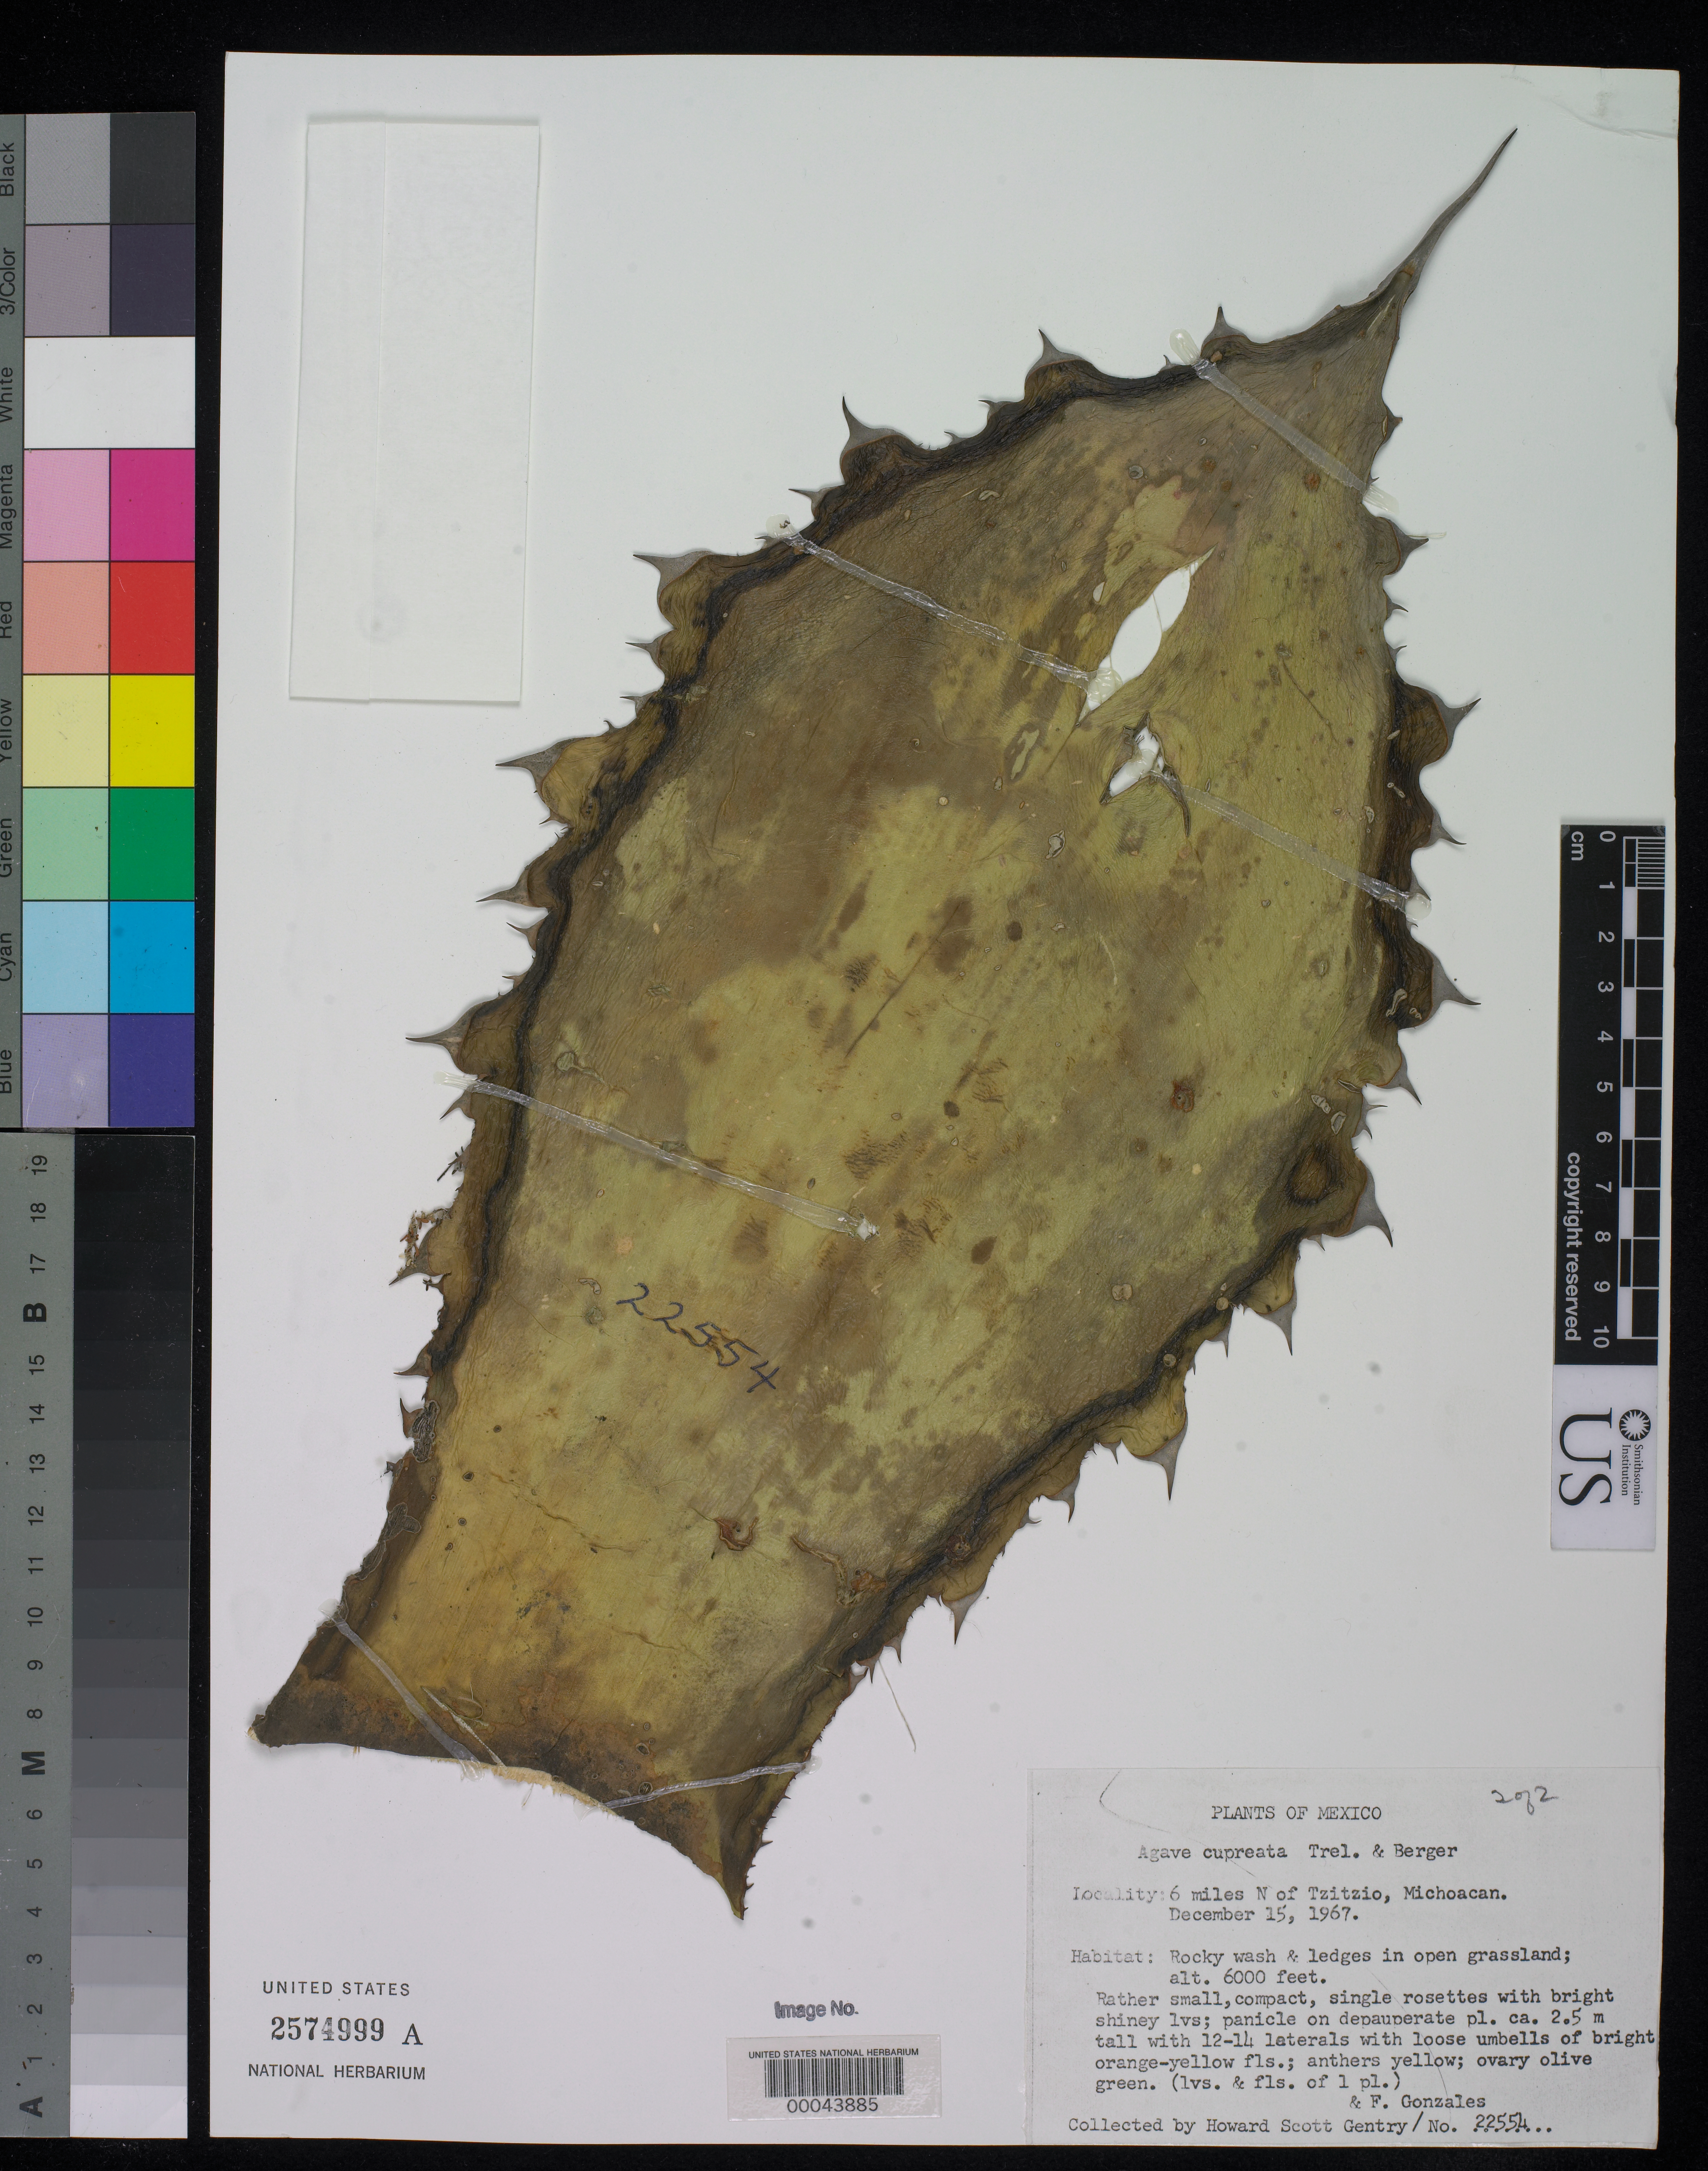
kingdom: Plantae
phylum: Tracheophyta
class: Liliopsida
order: Asparagales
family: Asparagaceae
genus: Agave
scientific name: Agave cupreata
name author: Trel. & A. Berger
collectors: H. S. Gentry & F. González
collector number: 22554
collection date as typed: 15 Dec 1967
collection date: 1967-12-15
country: Mexico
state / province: Michoacán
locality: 6 mi N of Tzitzio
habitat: Rocky wash & ledges in open grassland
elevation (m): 1829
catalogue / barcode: US 2574999A